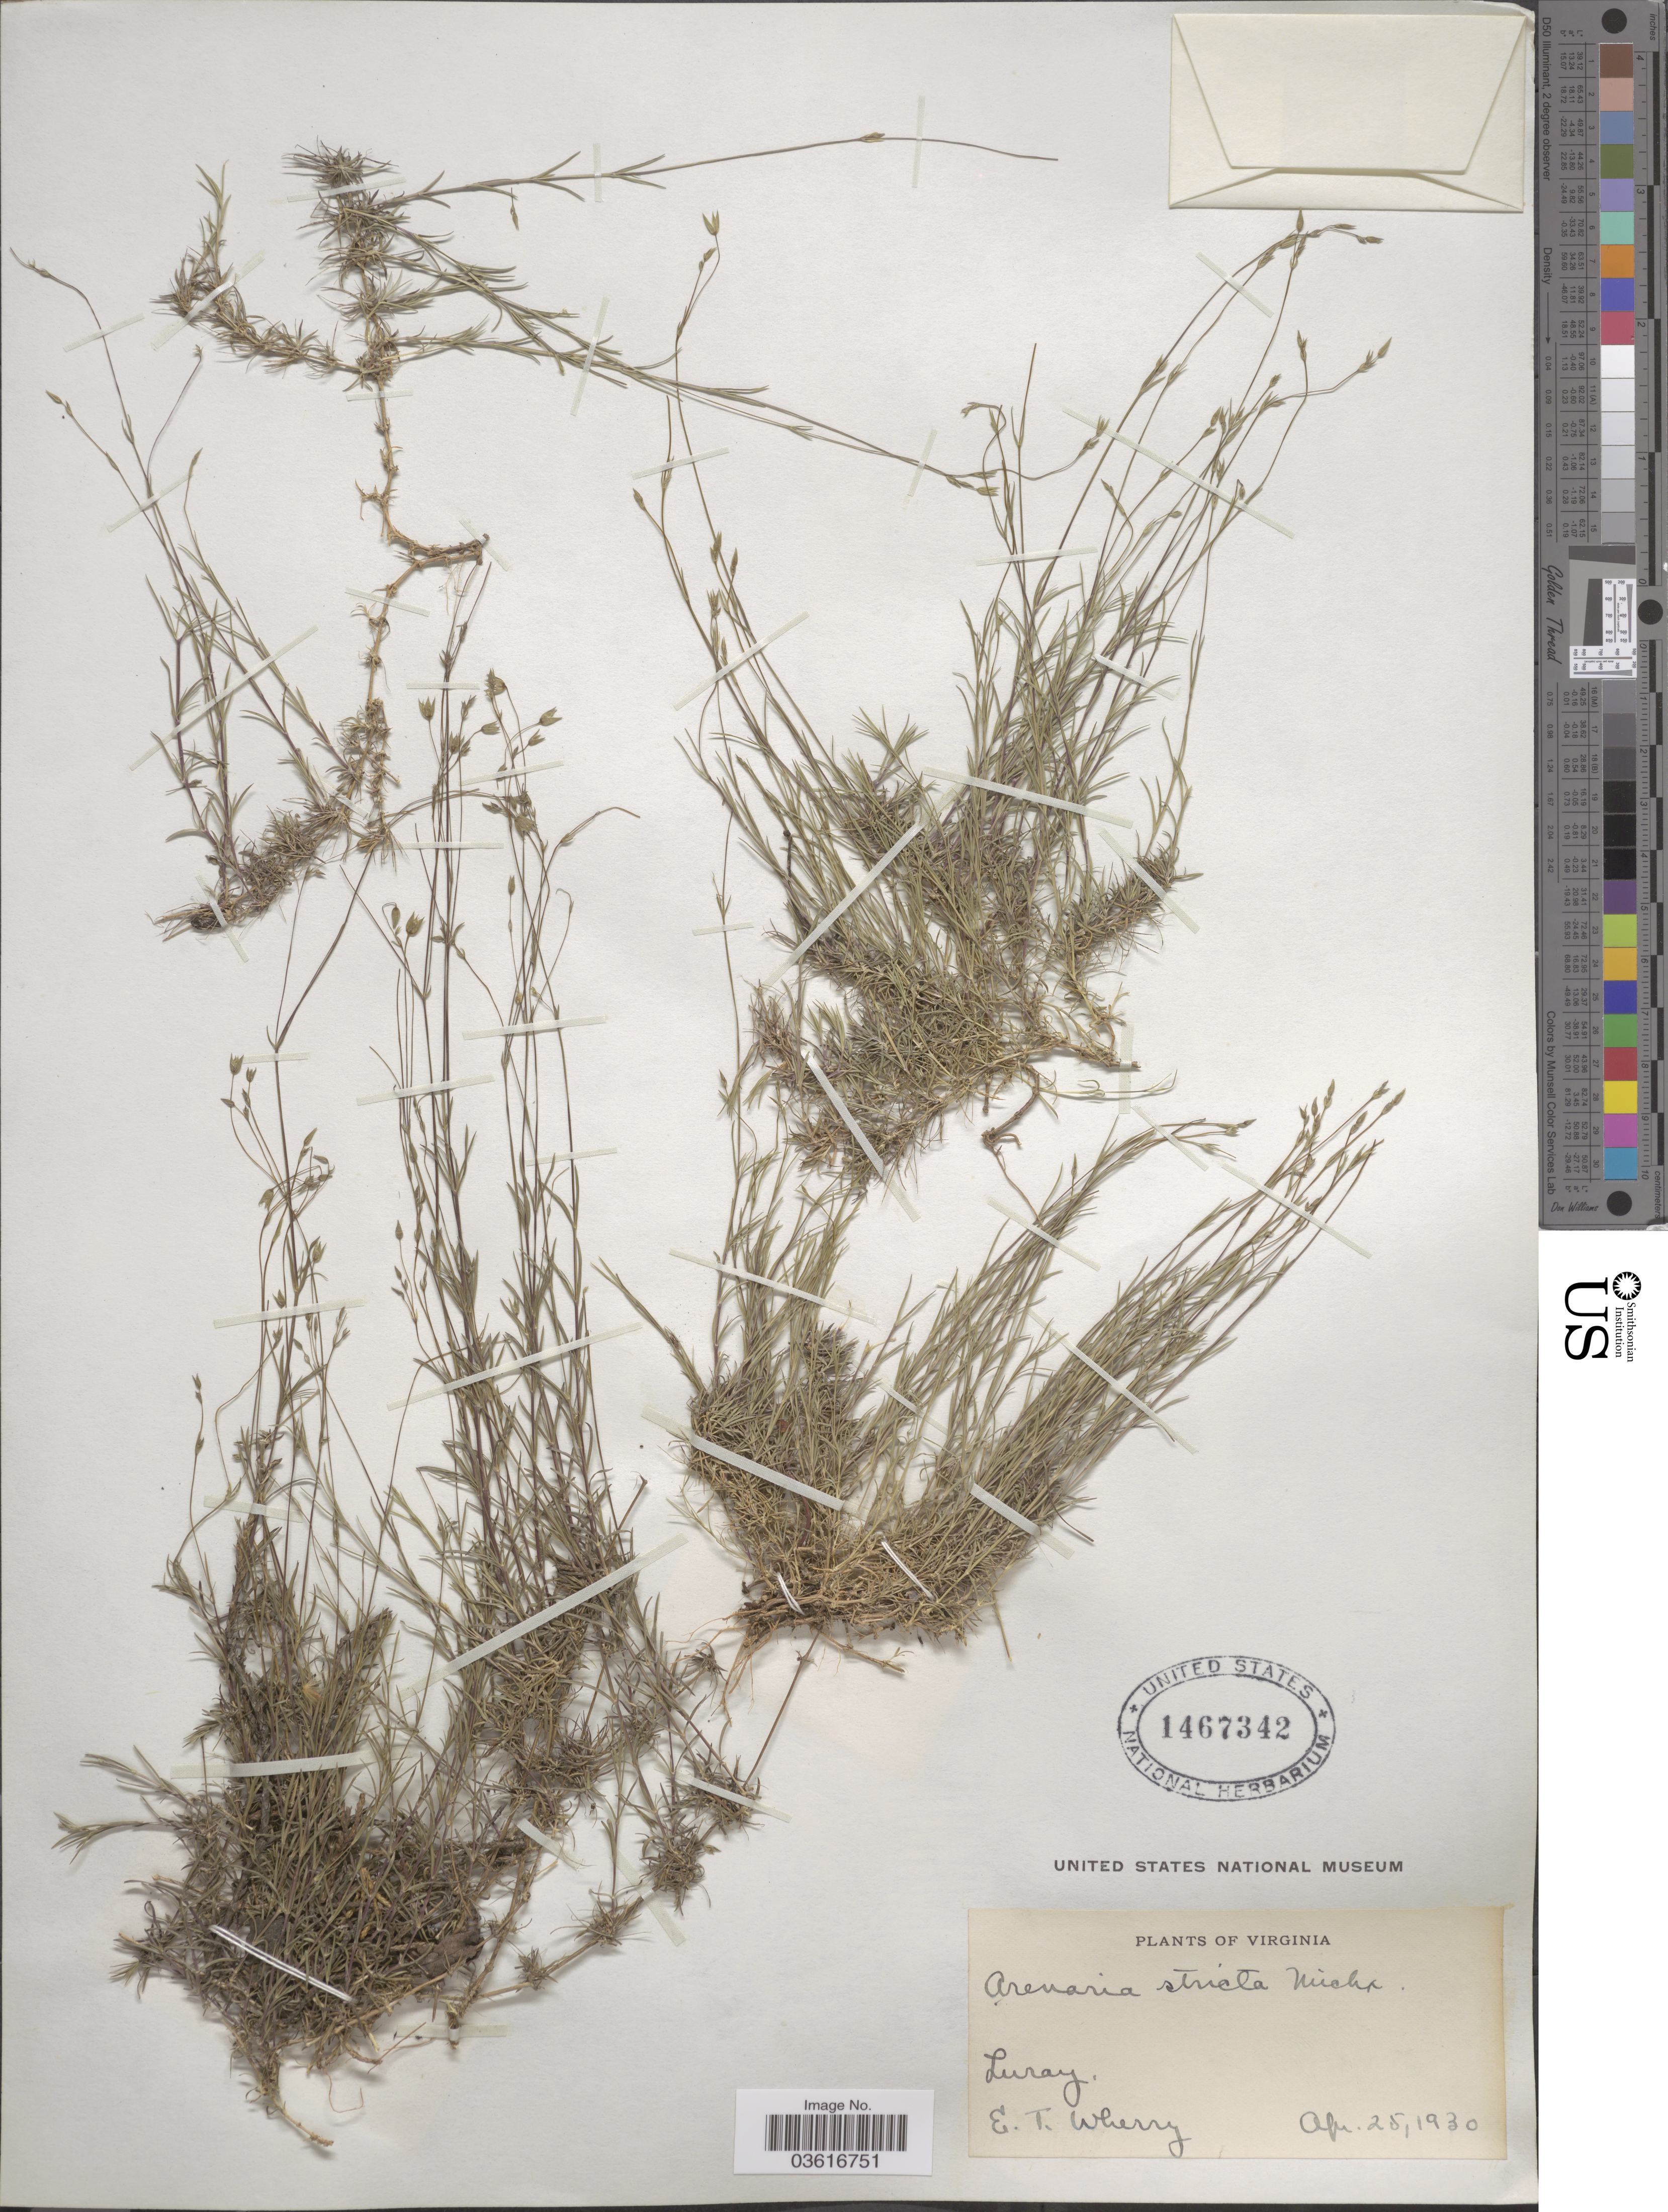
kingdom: Plantae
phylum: Tracheophyta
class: Magnoliopsida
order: Caryophyllales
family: Caryophyllaceae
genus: Minuartia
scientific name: Minuartia stricta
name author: (Sw.) Hiern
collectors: E. T. Wherry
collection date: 1930-04-25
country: United States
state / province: Virginia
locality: Luray.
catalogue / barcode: US 1467342